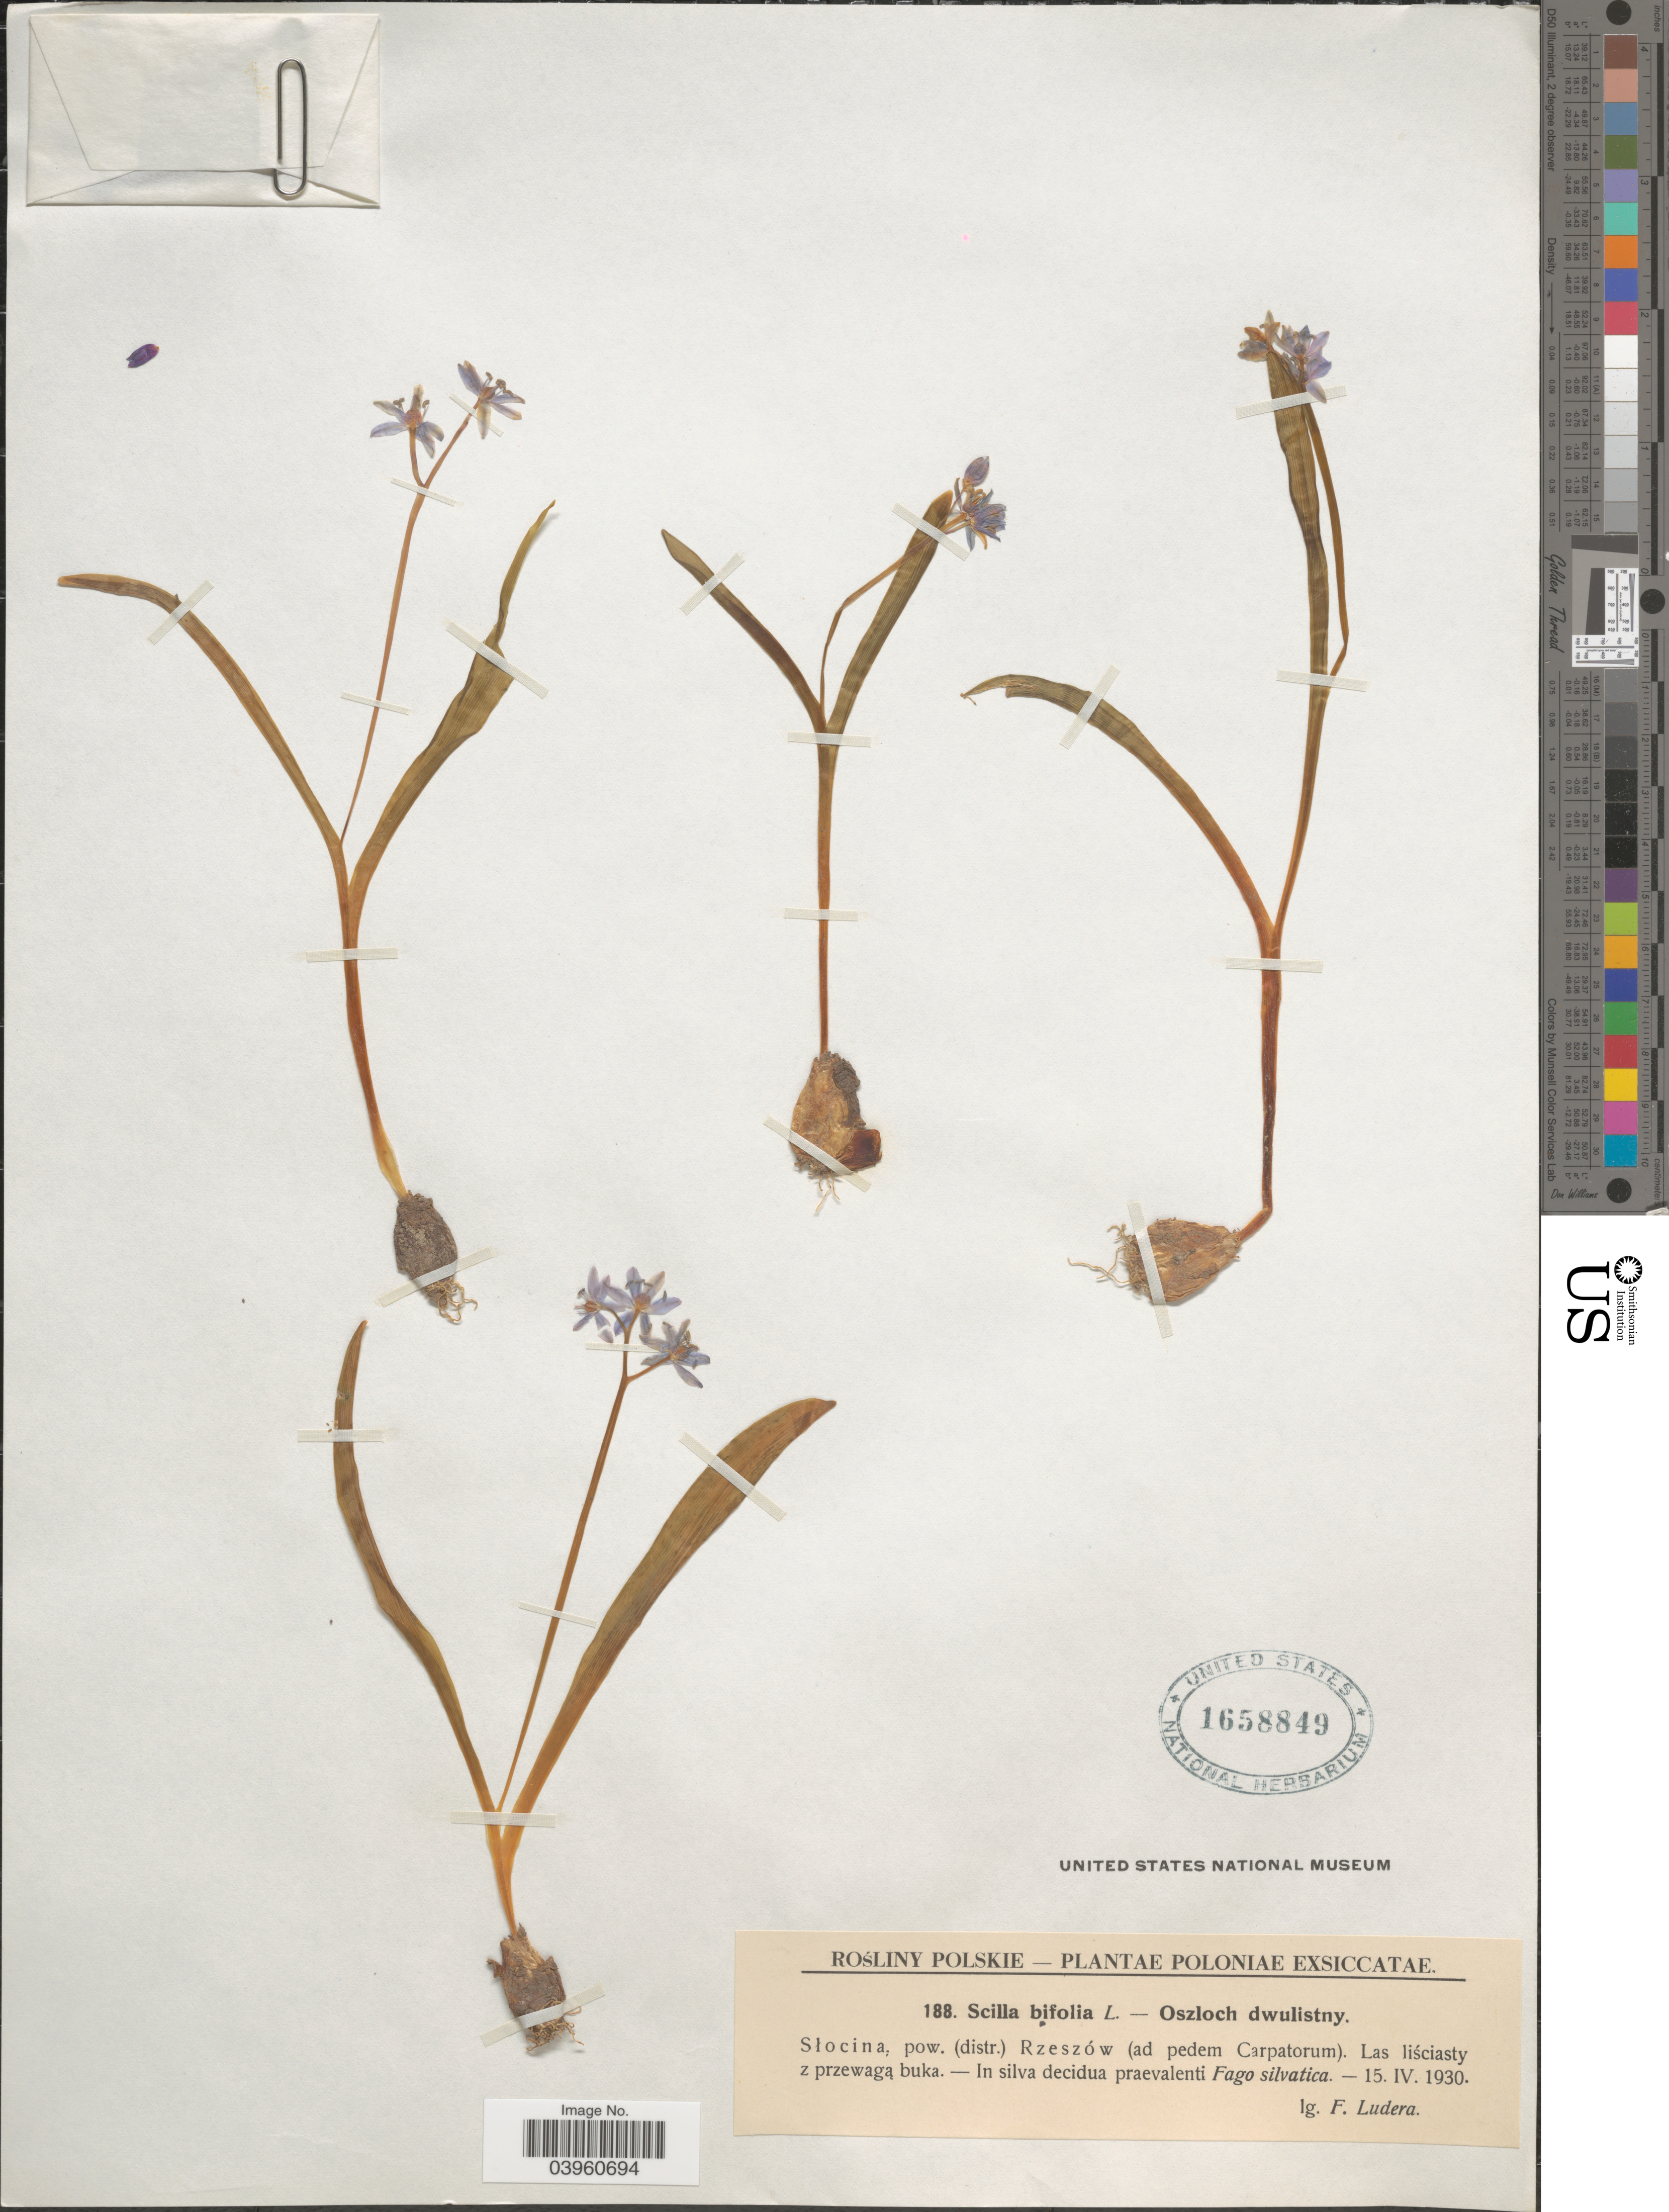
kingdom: Plantae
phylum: Tracheophyta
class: Liliopsida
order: Asparagales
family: Asparagaceae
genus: Scilla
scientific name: Scilla bifolia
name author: L.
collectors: F. Ludera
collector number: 188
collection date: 1930-04-15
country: Poland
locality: Poloniae. Słocina, pow. (distr.) Rzeszów (ad pedem Carpatorum). In silva decidua praevalenti Fago silvatica.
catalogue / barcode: US 1658849